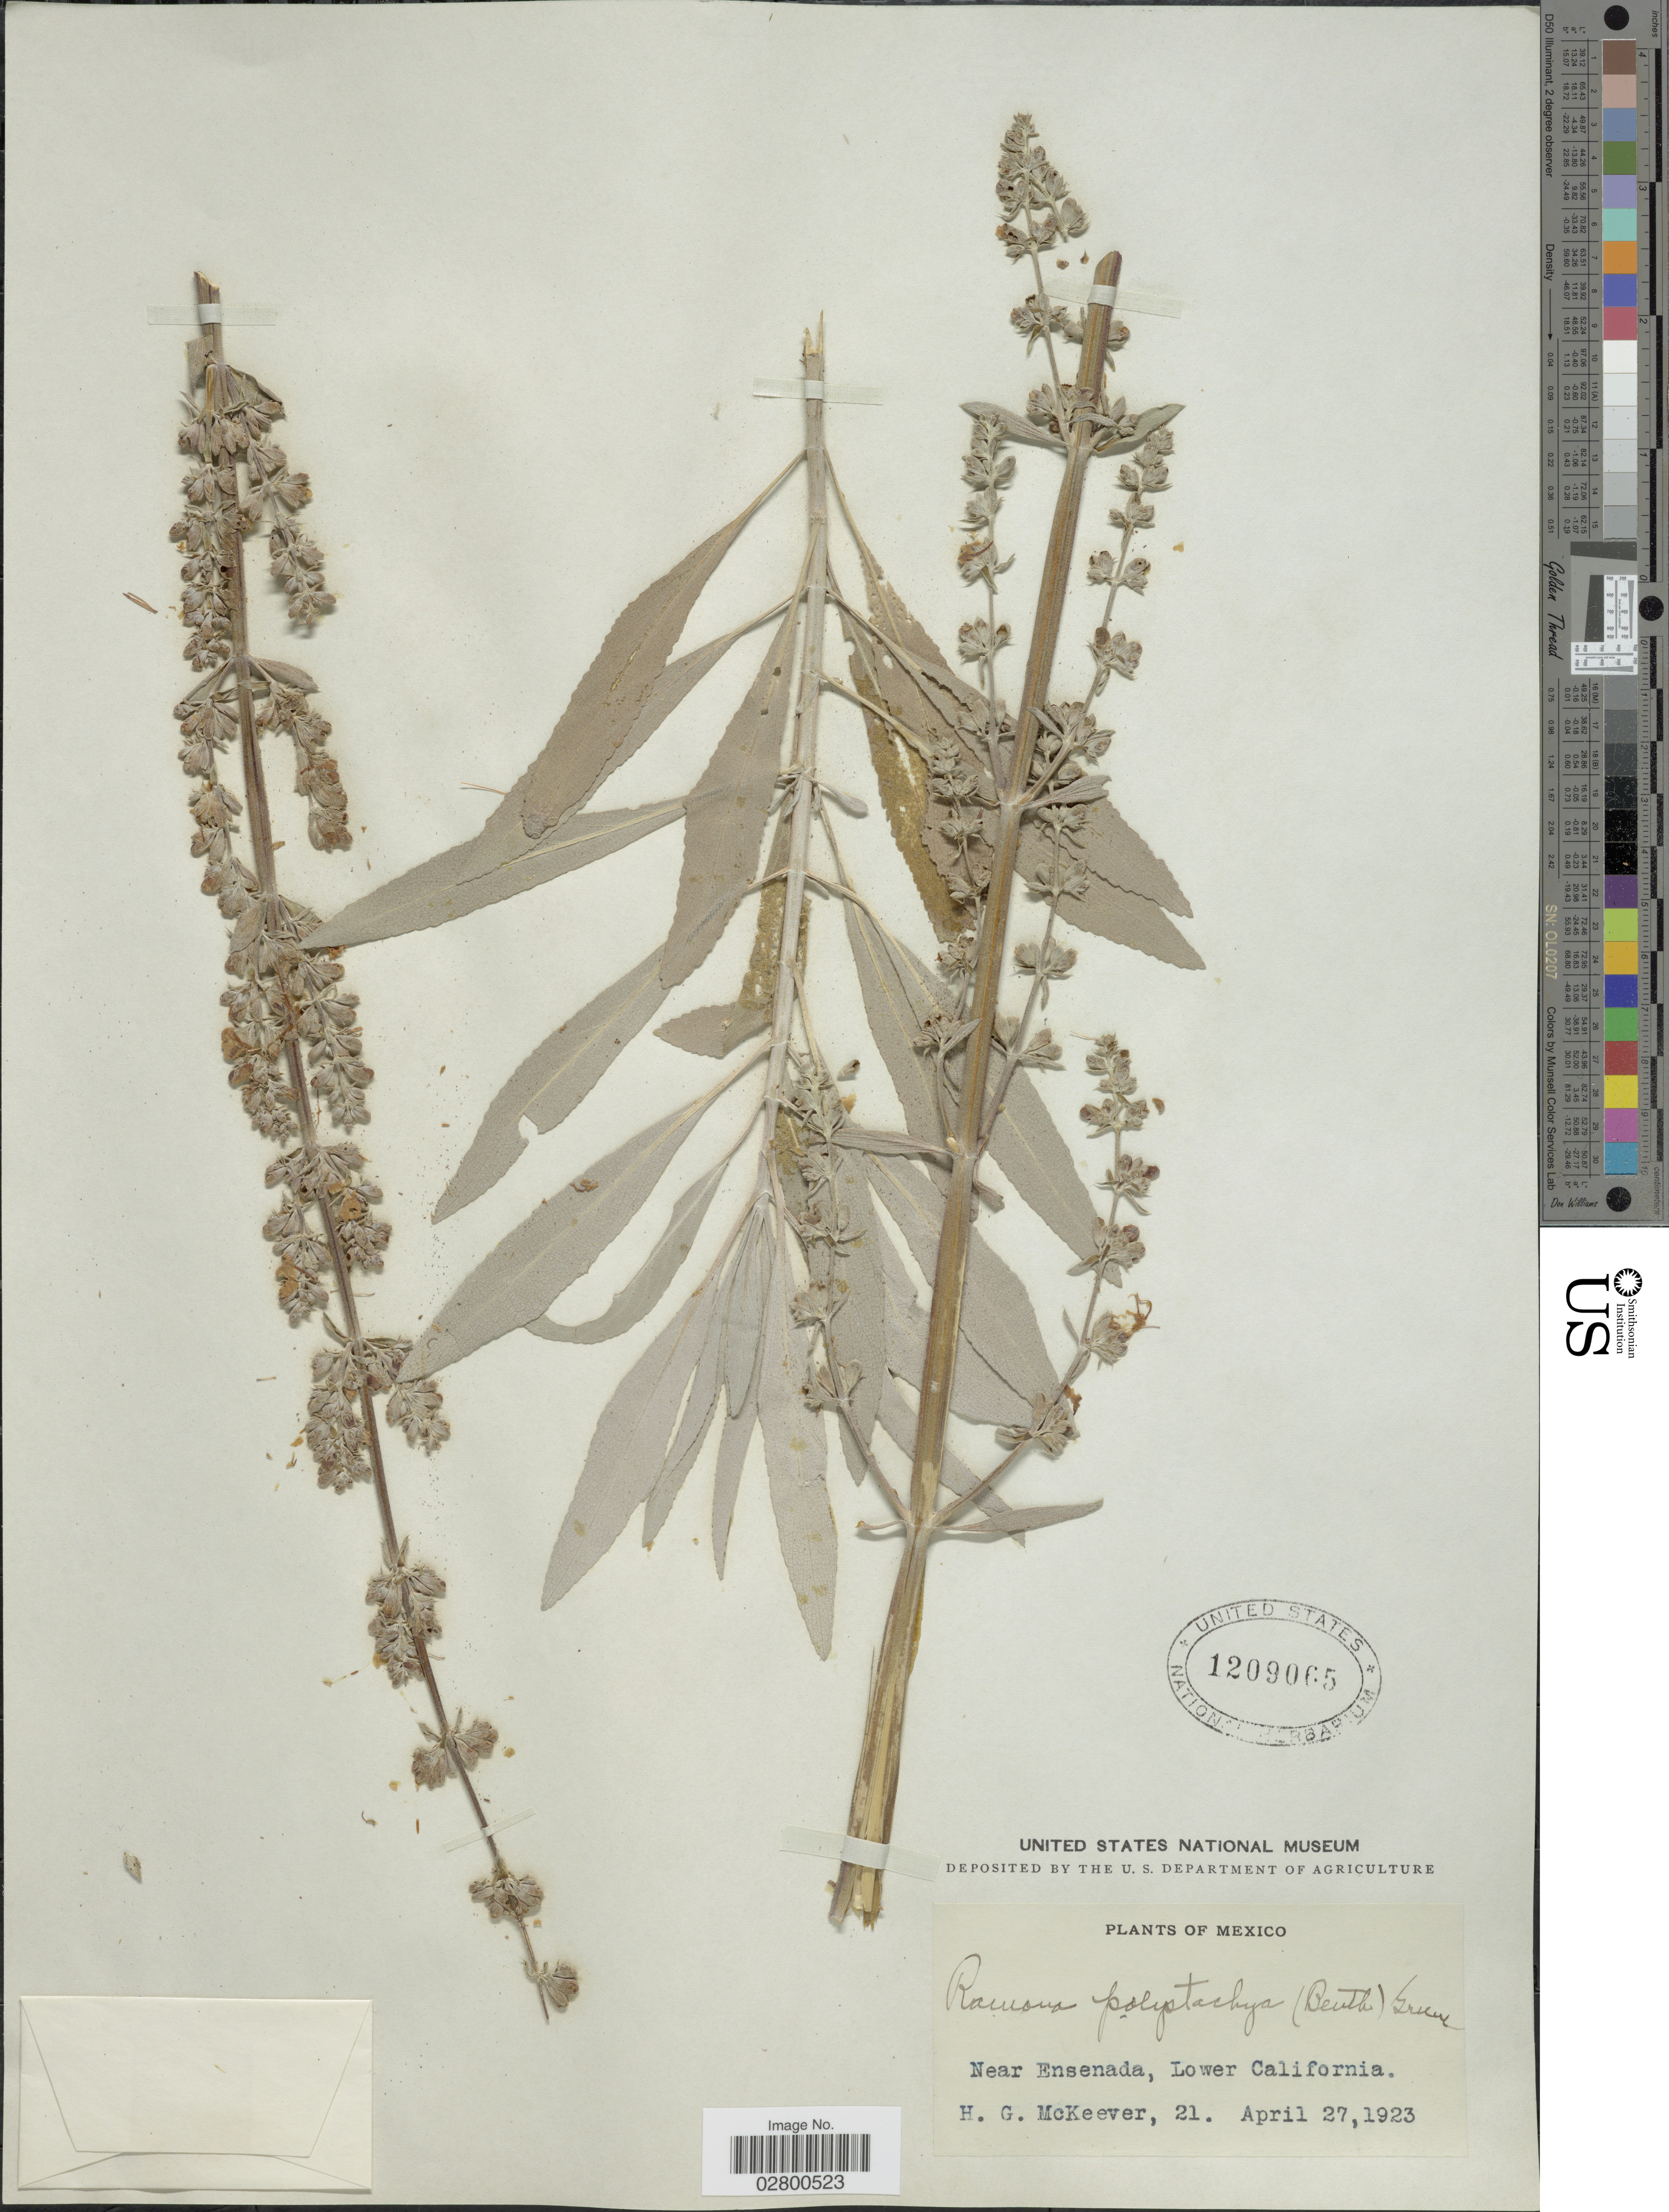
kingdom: Plantae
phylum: Tracheophyta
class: Magnoliopsida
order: Lamiales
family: Lamiaceae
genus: Salvia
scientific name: Salvia apiana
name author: Jeps.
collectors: H. McKeever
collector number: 21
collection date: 1923-04-27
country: Mexico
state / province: Baja California Norte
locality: Near Ensenada, Lower California.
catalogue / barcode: US 1209065